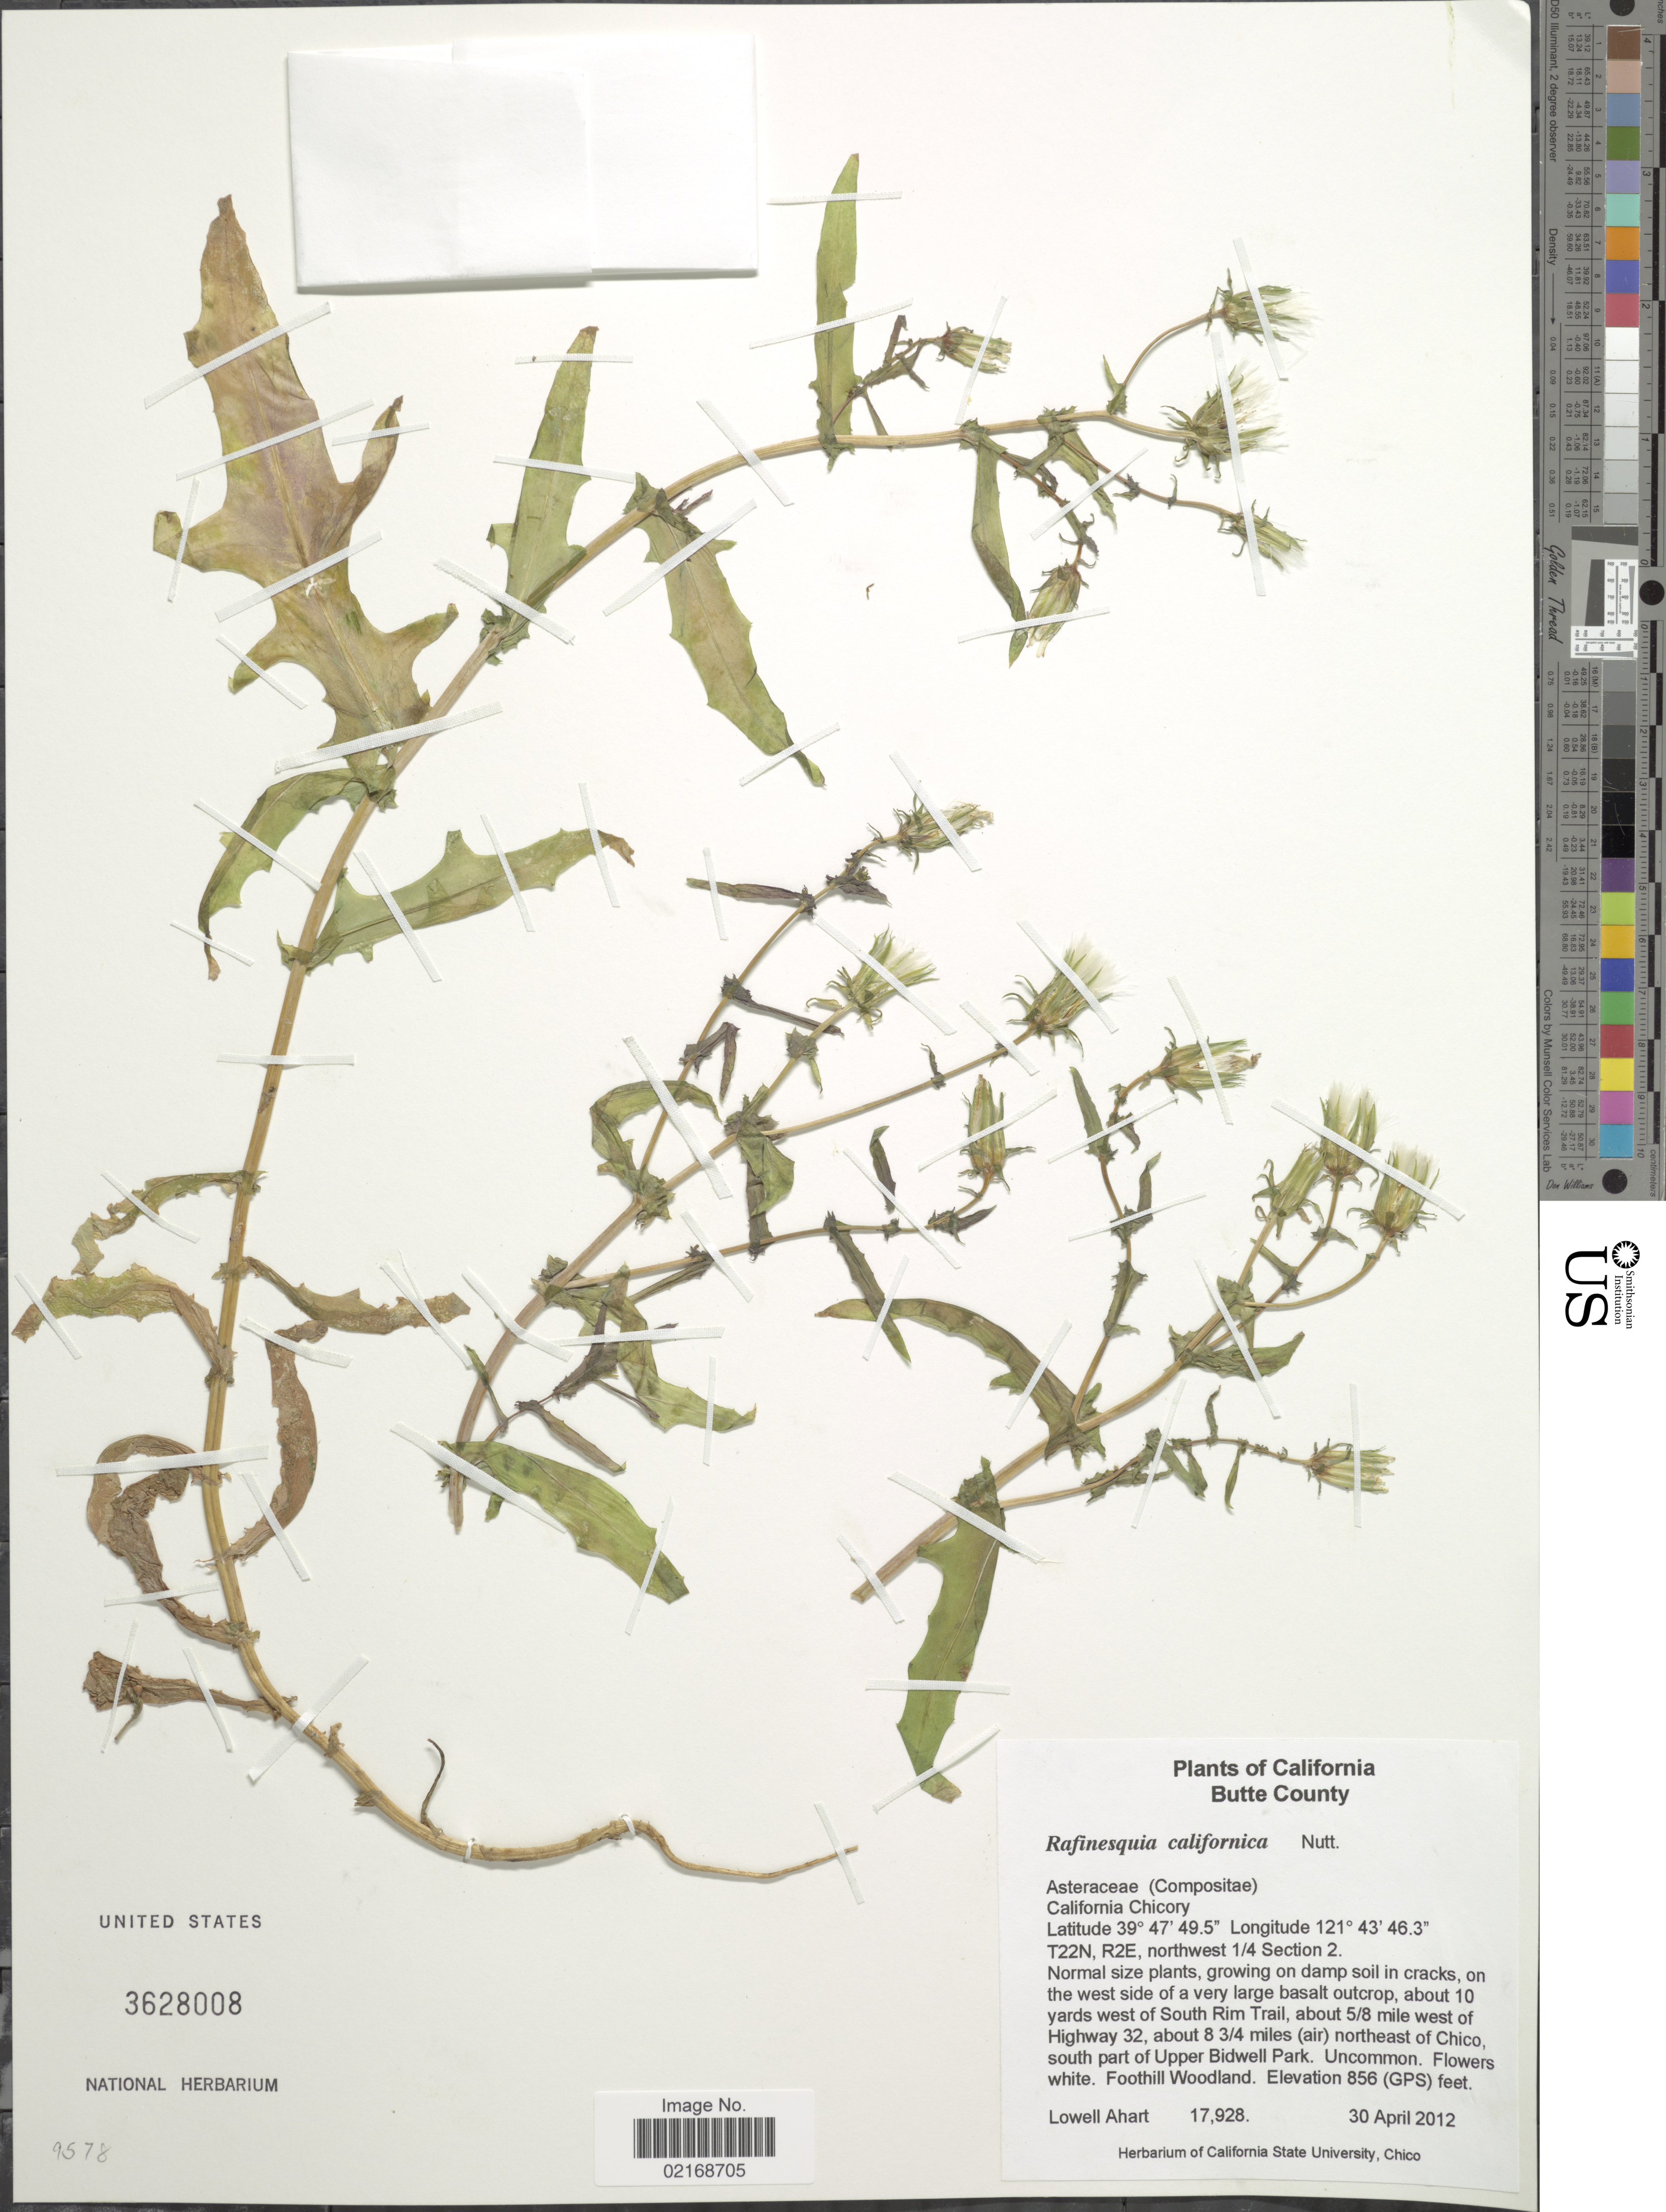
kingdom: Plantae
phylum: Tracheophyta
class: Magnoliopsida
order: Asterales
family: Asteraceae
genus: Rafinesquia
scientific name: Rafinesquia californica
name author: Nutt.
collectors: L. Ahart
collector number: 17928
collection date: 2012-04-30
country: United States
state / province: California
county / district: Butte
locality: Butte County, California Chicory, T22N, R2E, northwest ¼ section 2, about 10 yards west of South Rim Trail, about 5/8 mile west of Highway 32, about 8 3/4 miles (Air) northeast of Chico, south part of Upper Bidwell Park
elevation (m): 261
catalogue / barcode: US 3628008